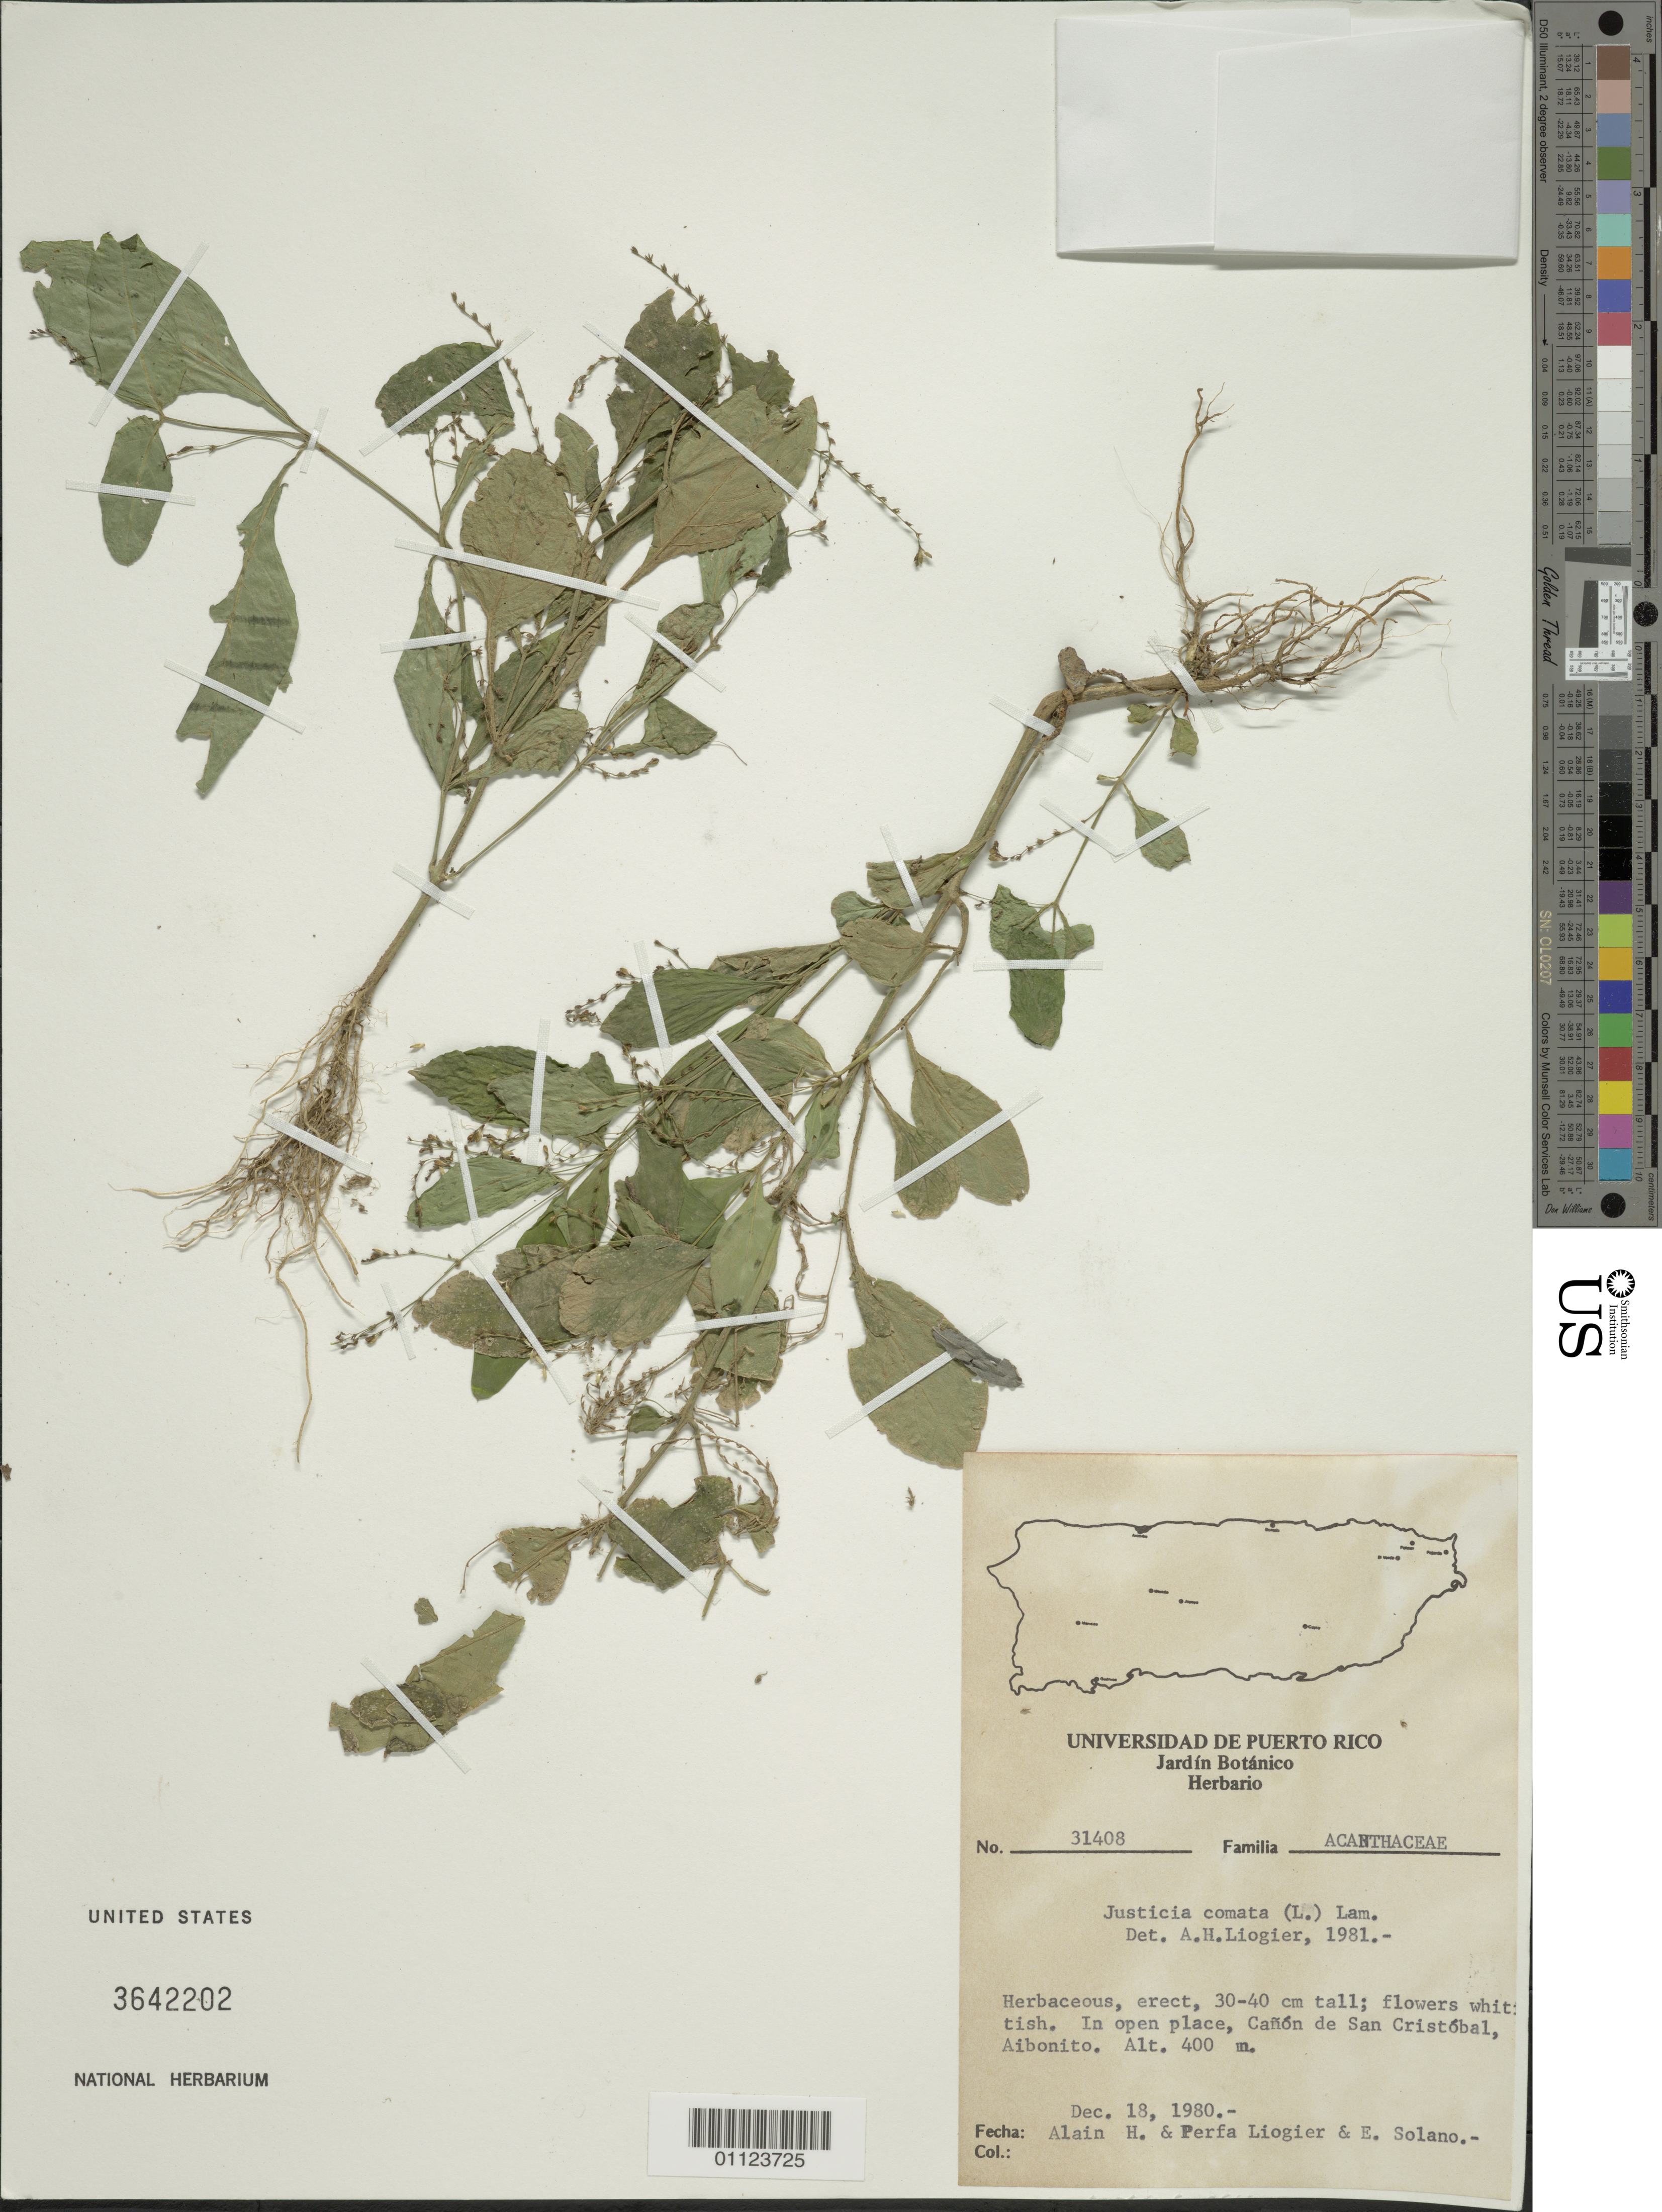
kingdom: Plantae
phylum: Tracheophyta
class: Magnoliopsida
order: Lamiales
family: Acanthaceae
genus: Justicia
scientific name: Justicia comata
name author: (L.) Lam.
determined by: Liogier, Alain H.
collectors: A. H. Liogier, M. P. Liogier & E. Solano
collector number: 31408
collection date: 1980-12-18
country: Puerto Rico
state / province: Abonito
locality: Cañón de San Cristóbal, Aibonito.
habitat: In open place.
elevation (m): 400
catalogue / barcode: US 3642202